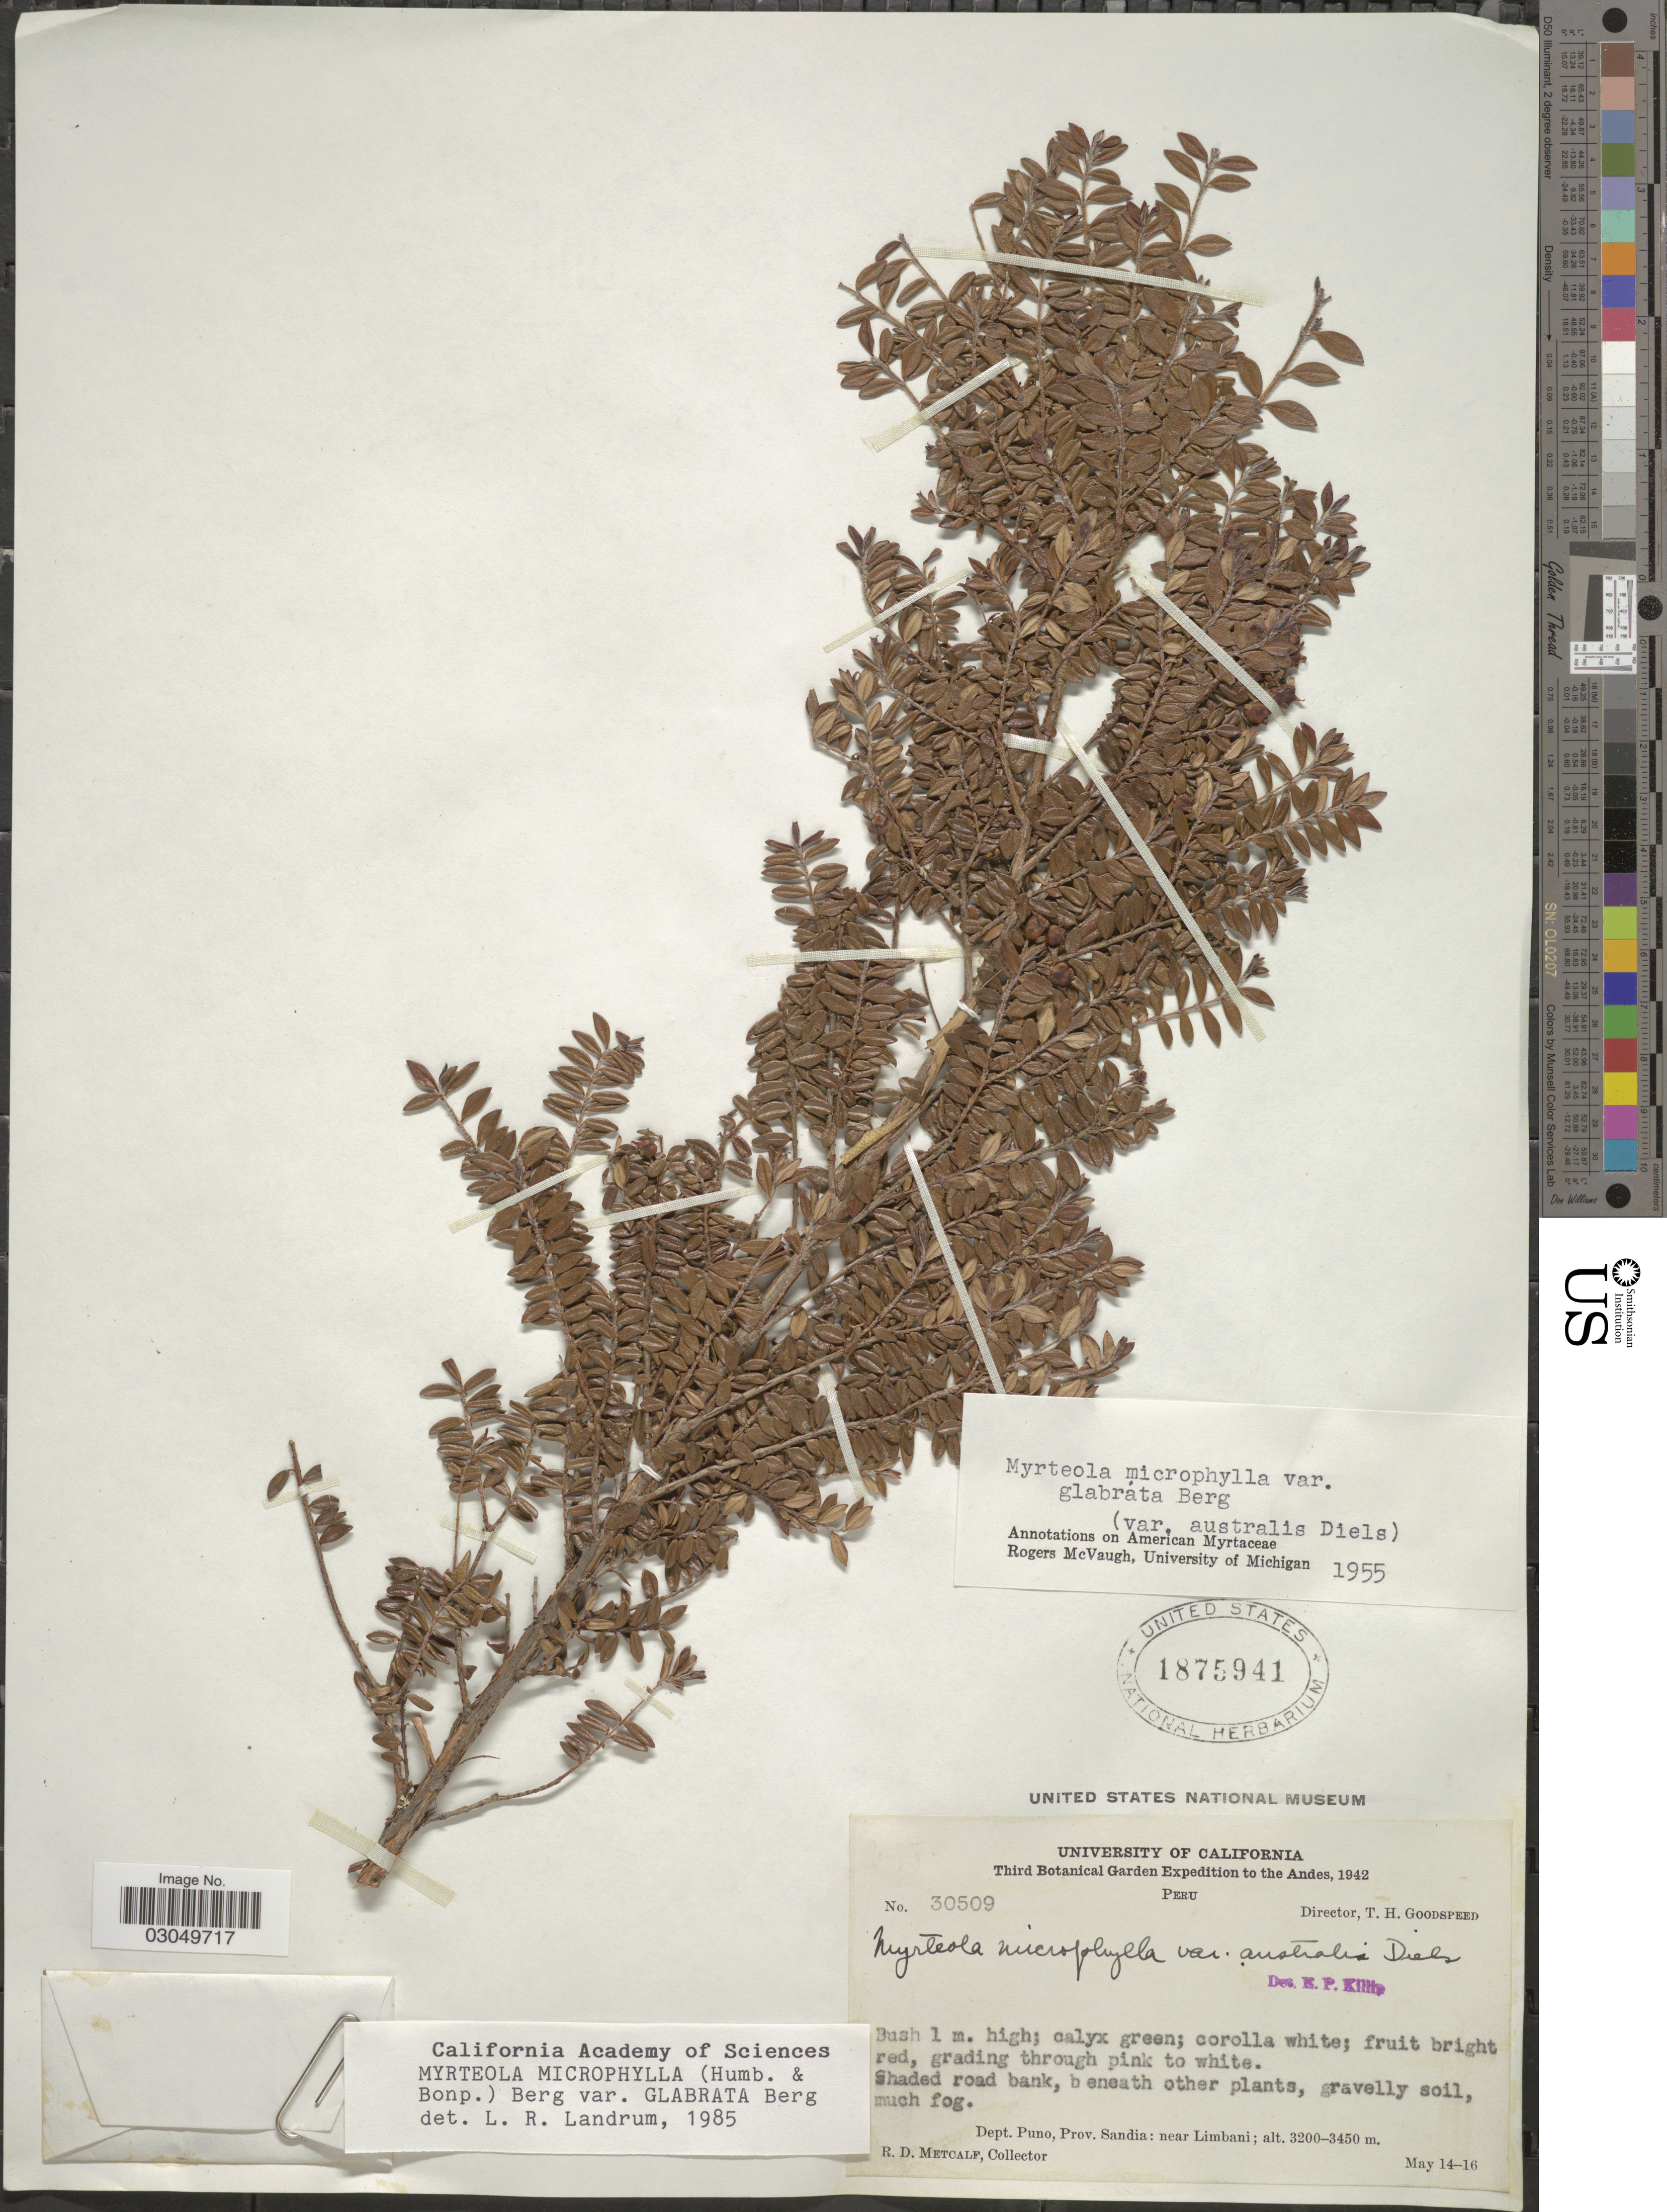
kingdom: Plantae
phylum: Tracheophyta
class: Magnoliopsida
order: Myrtales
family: Myrtaceae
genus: Myrteola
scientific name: Myrteola microphylla var. glabrata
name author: O. Berg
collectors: R. D. Metcalf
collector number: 30509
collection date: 1942-05-14/1942-05-16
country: Peru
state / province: Puno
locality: Andes. Dept. Puno, Prov. Sandia: near Limbani.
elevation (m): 3200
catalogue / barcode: US 1875941